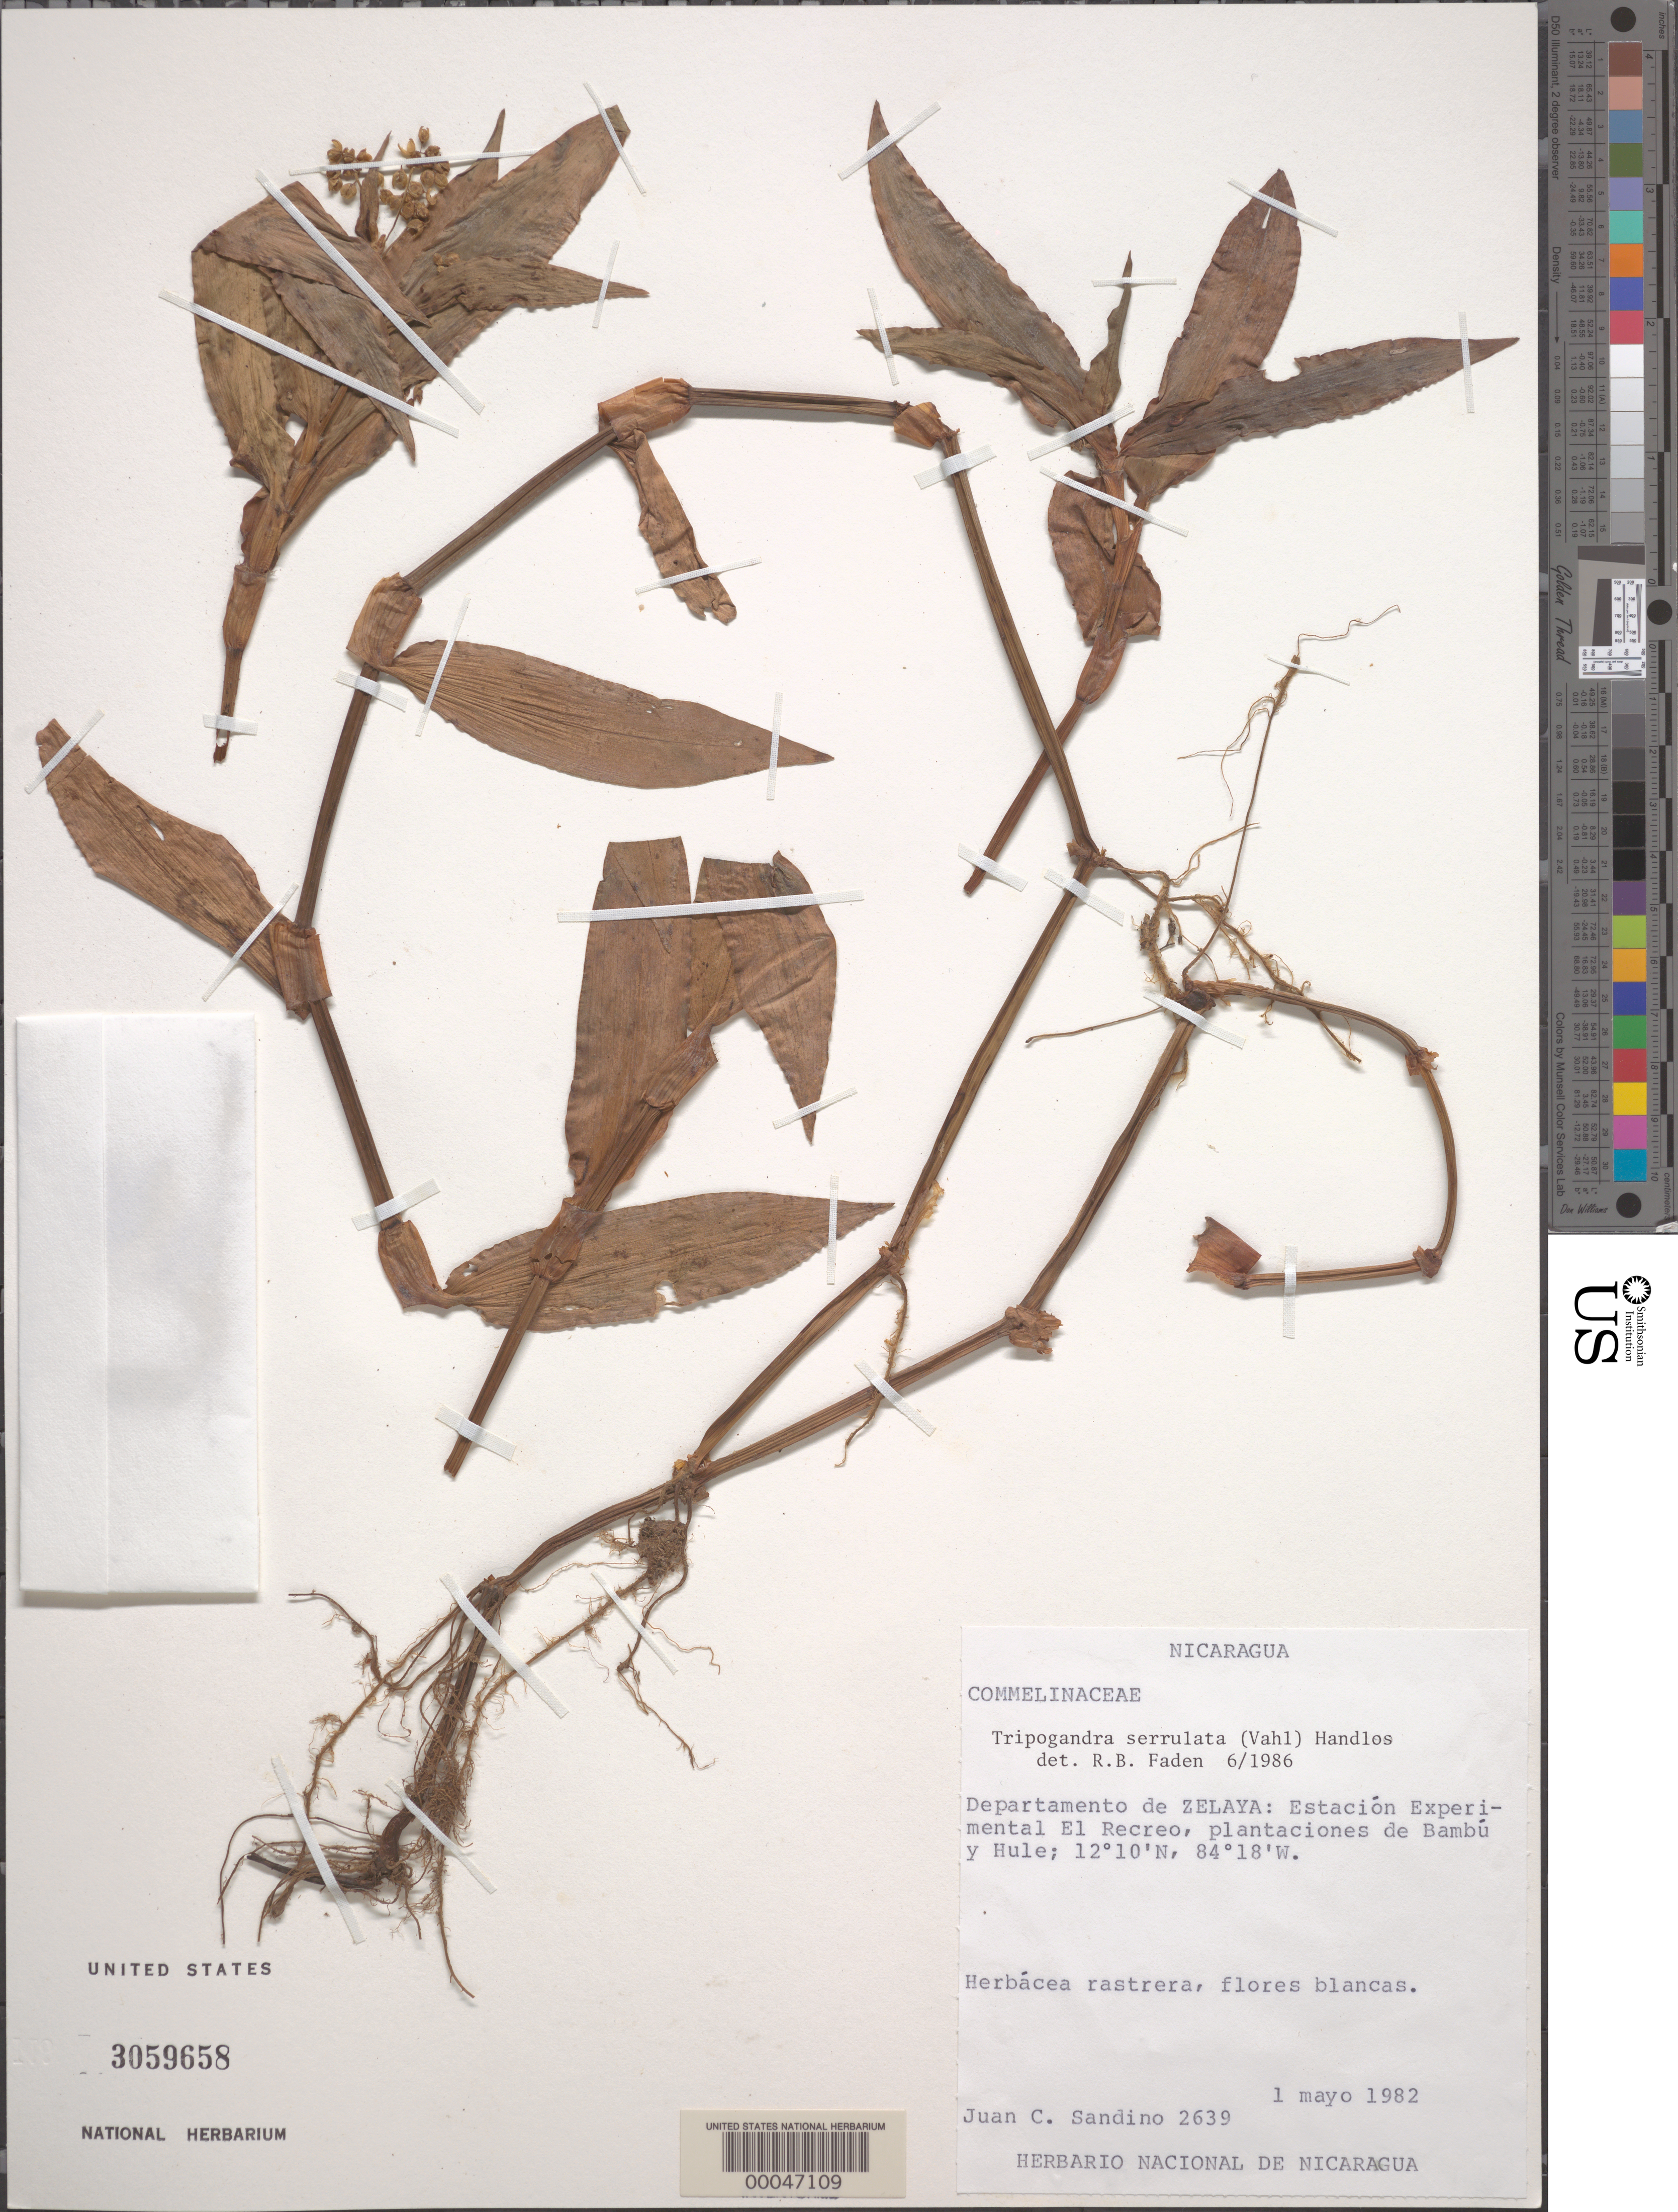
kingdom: Plantae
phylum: Tracheophyta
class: Liliopsida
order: Commelinales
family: Commelinaceae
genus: Tripogandra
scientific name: Tripogandra serrulata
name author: (Vahl) Handlos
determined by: Faden, Robert B., (US), Smithsonian Institution - National Museum of Natural History (UNITED STATES)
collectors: J. Sandino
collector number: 2639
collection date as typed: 01 May 1982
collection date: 1982-05-01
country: Nicaragua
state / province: Atlántico Sur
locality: Experimental recreation station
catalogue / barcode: US 3059658